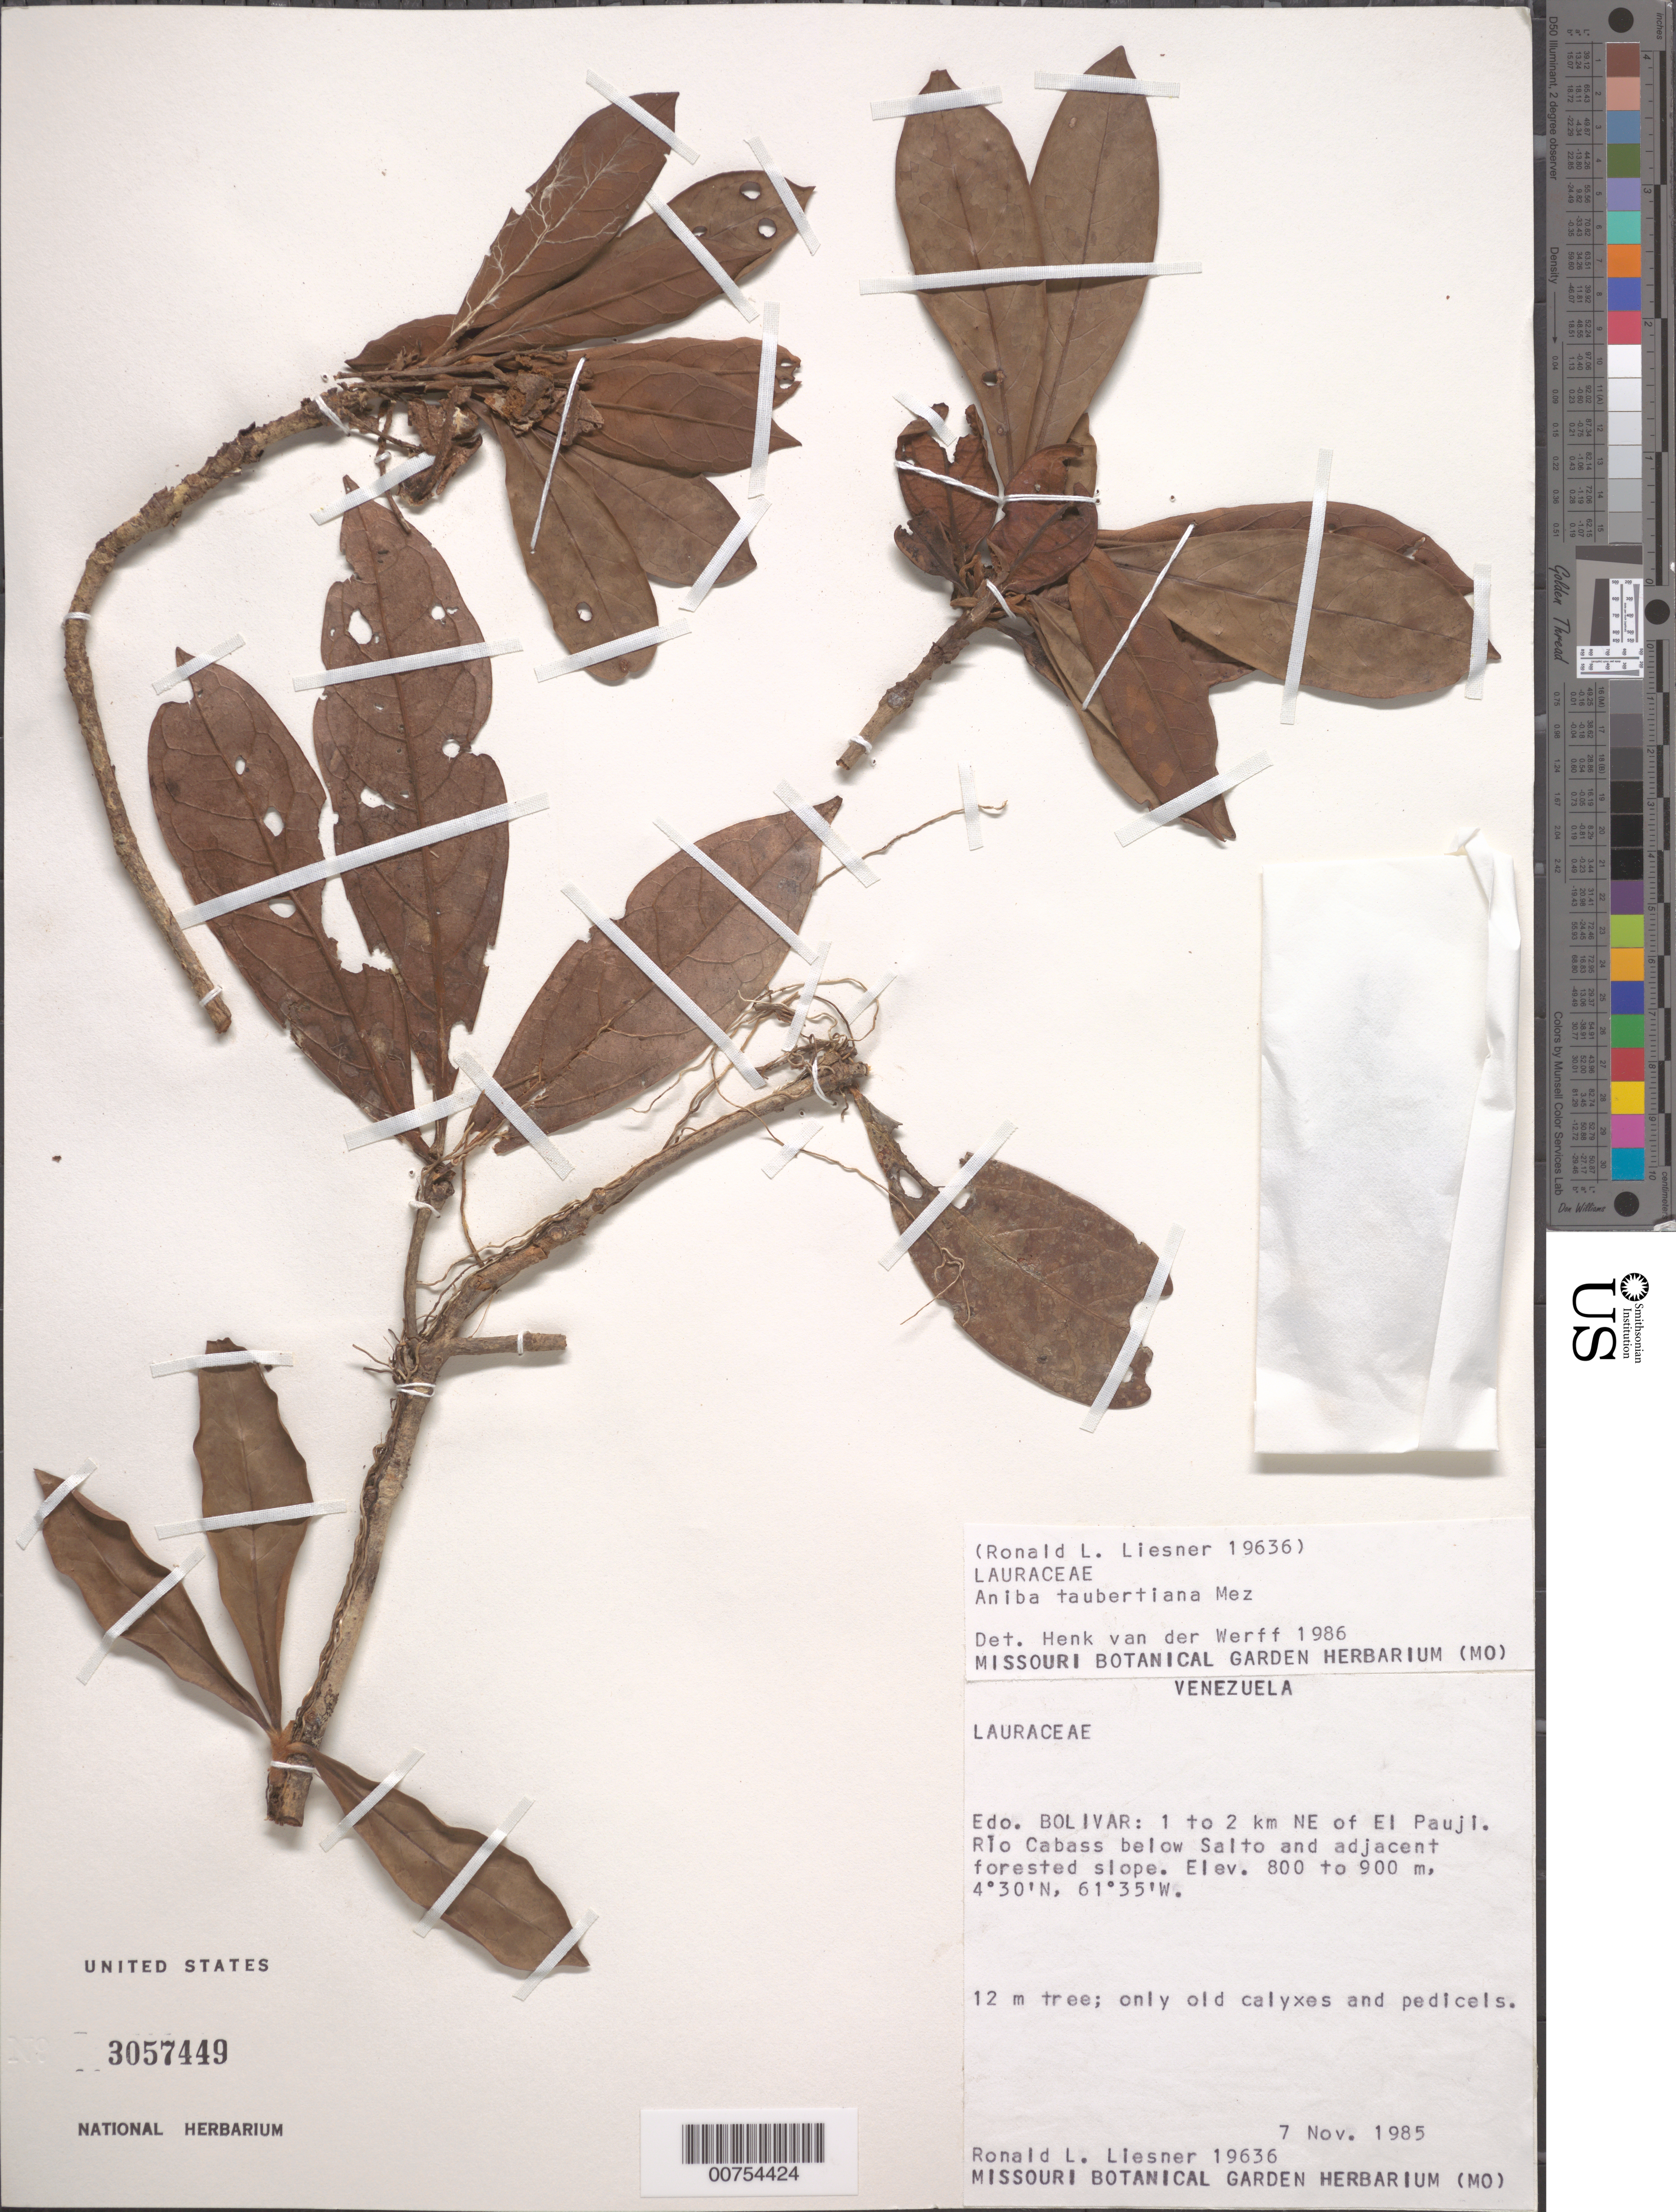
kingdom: Plantae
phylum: Tracheophyta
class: Magnoliopsida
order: Laurales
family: Lauraceae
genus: Aniba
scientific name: Aniba taubertiana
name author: Mez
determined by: van der Werff, H., (MO), Missouri Botanical Garden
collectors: R. L. Liesner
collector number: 19636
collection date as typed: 7-Nov-85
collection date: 1985-11-07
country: Venezuela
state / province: Bolívar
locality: El Pauji, 1-2 km west of; Río Cabass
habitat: Below salto & adjacent forested slope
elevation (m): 800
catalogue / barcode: US 3057449